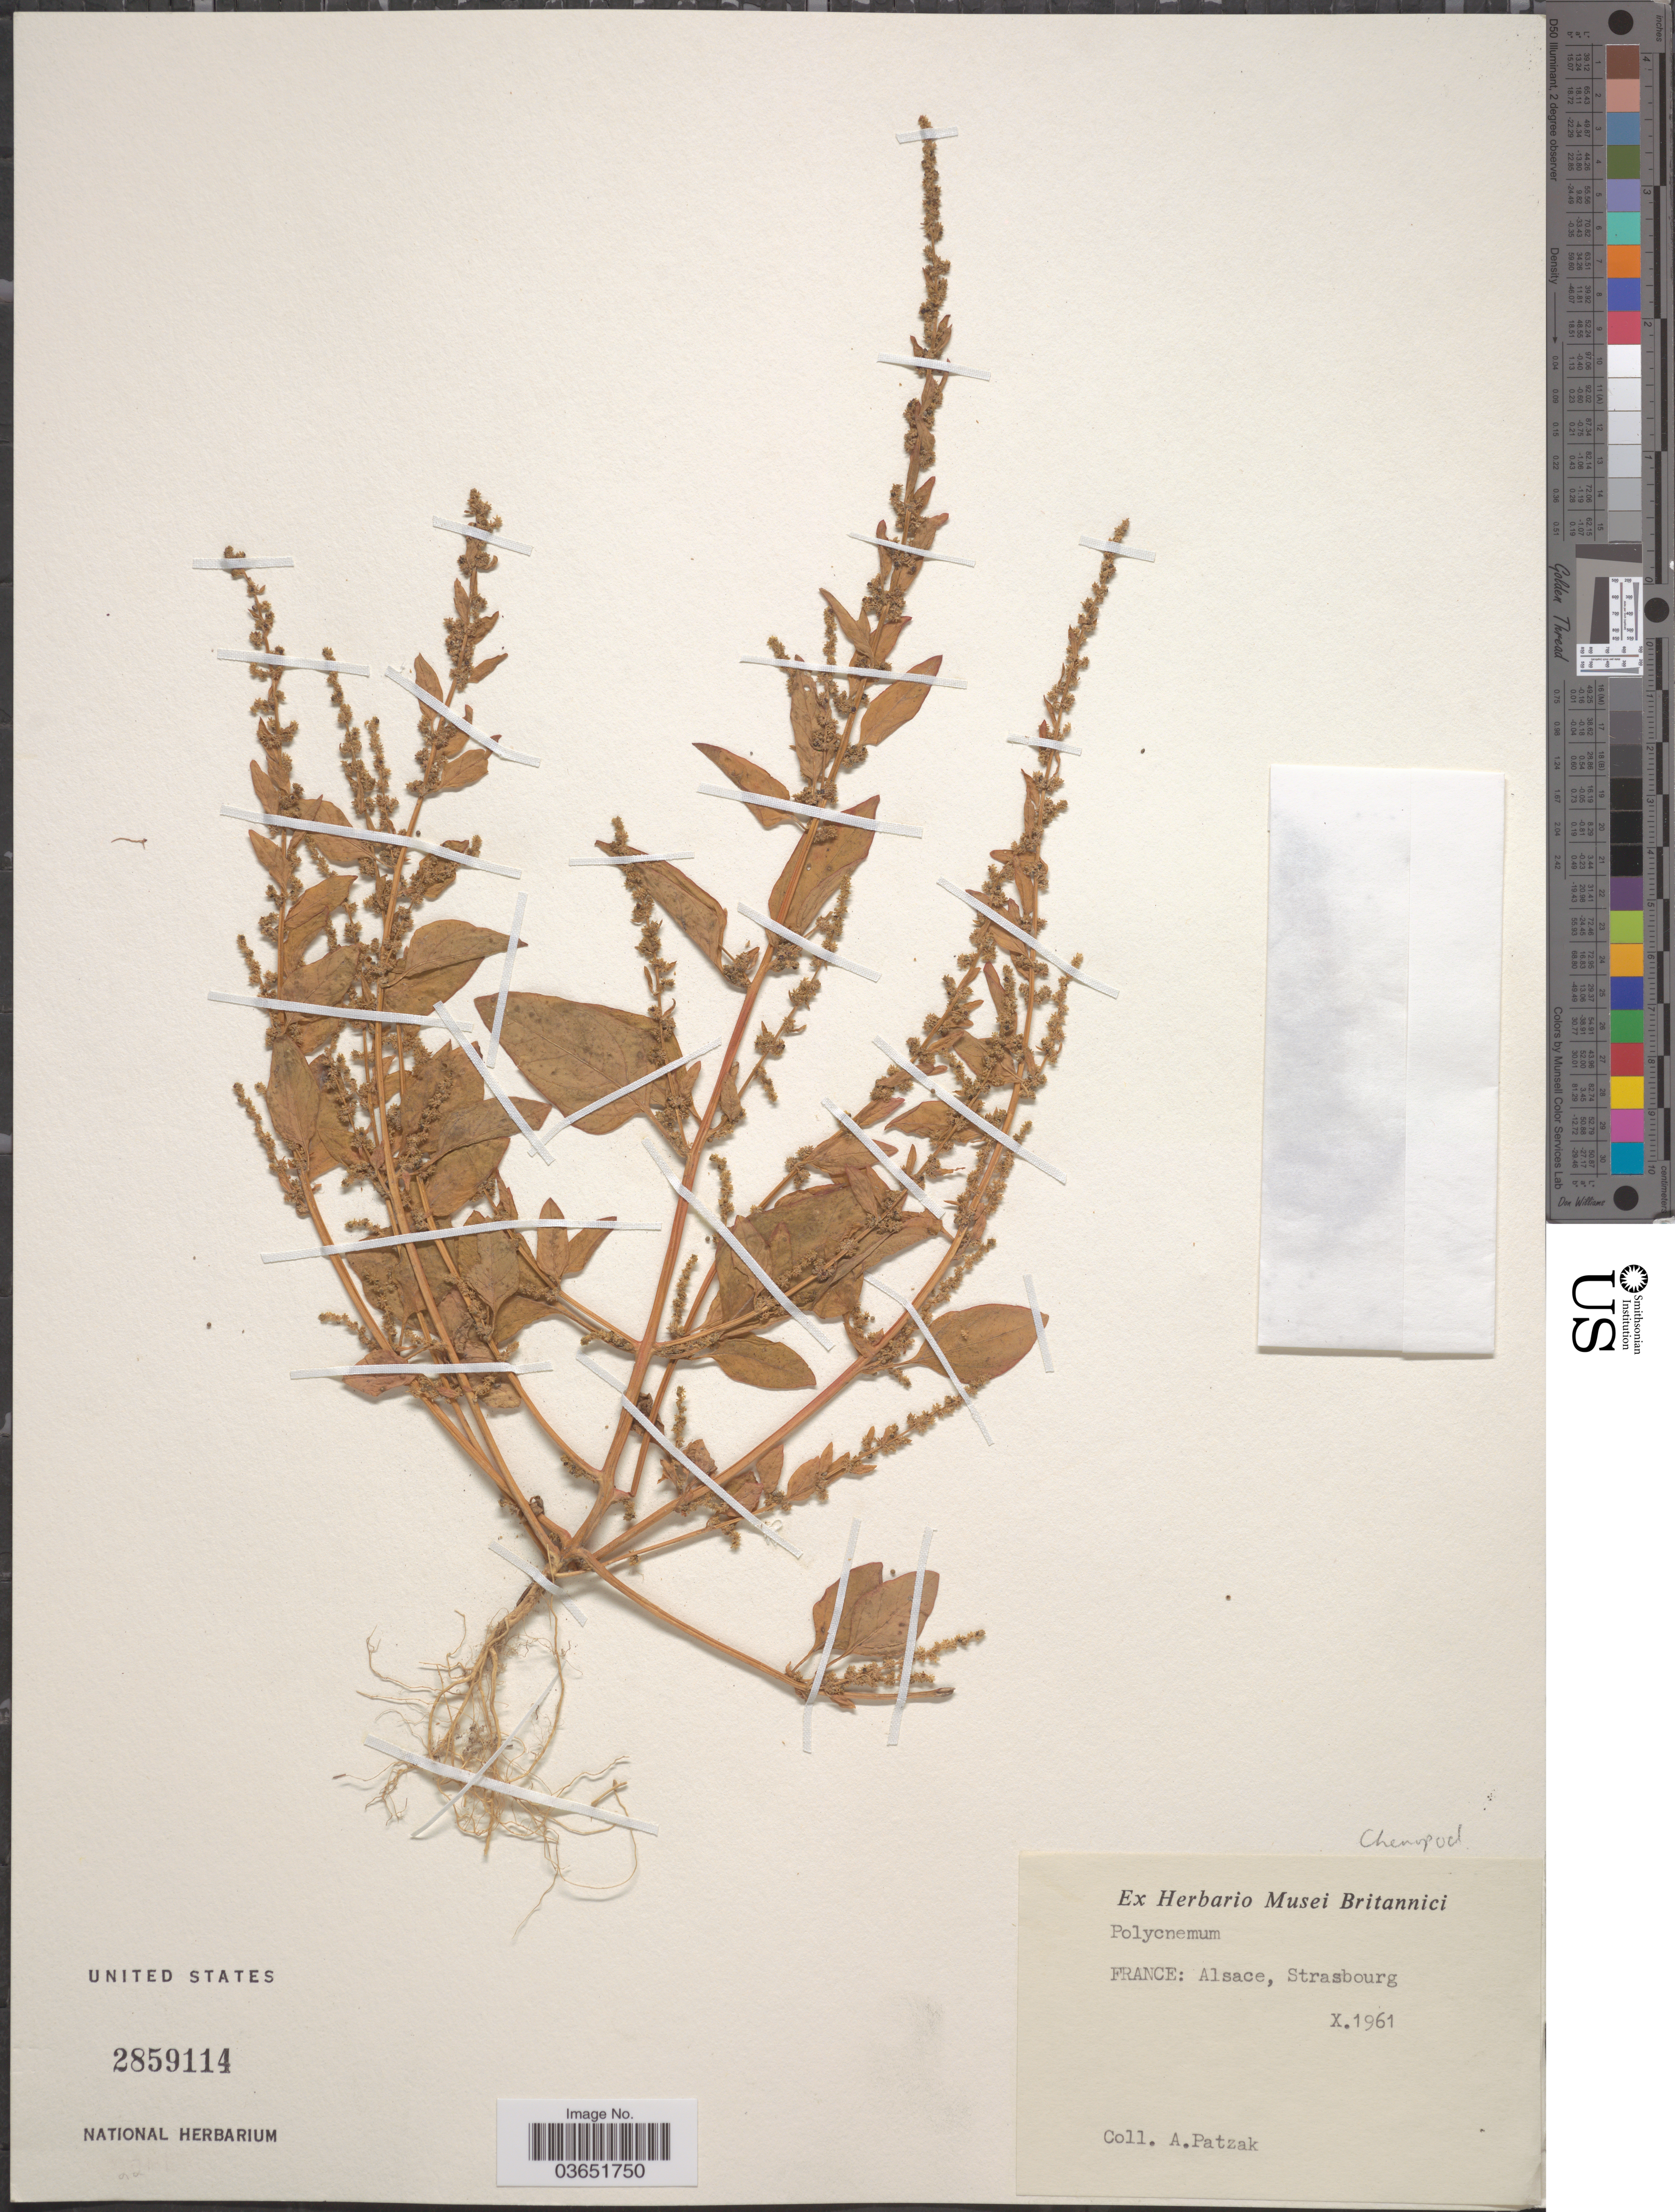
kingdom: Plantae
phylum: Tracheophyta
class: Magnoliopsida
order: Caryophyllales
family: Amaranthaceae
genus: Polycnemum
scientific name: Polycnemum verrucosum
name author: Láng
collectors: A. Patzak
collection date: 1961-10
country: France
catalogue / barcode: US 2859114